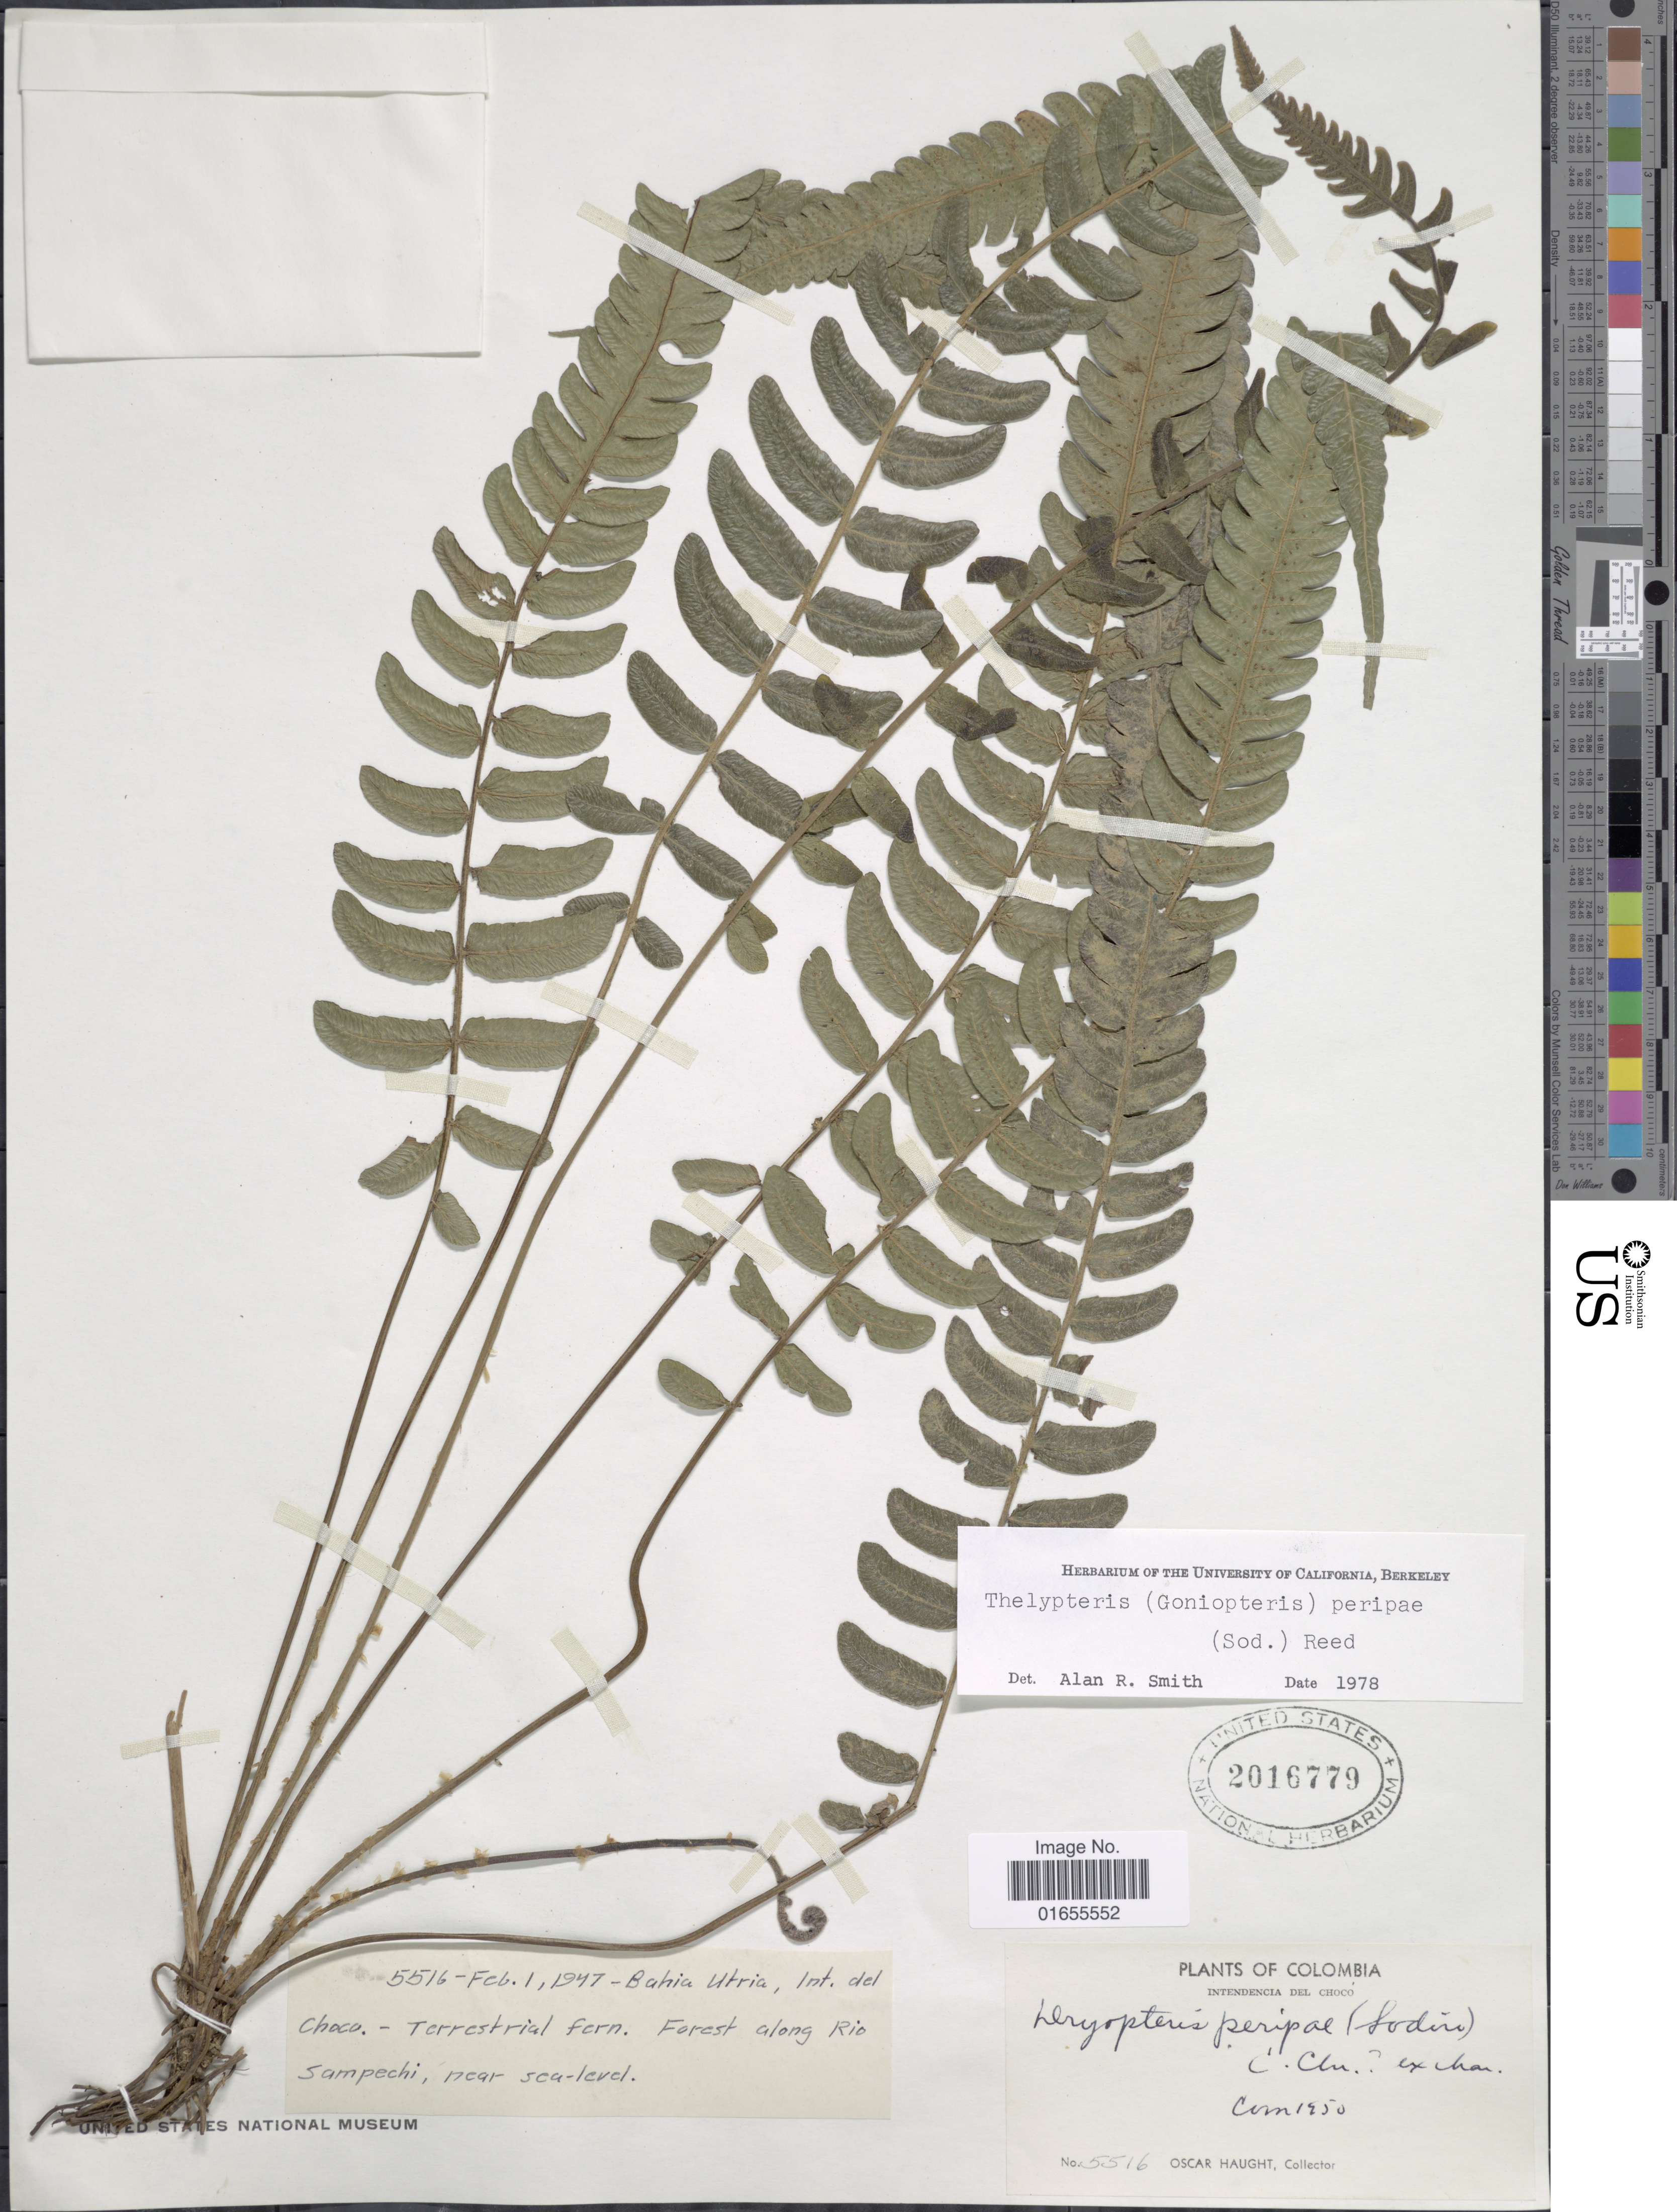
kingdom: Plantae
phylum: Tracheophyta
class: Polypodiopsida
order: Polypodiales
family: Thelypteridaceae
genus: Goniopteris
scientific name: Goniopteris peripae (Sodiro) comb. nov., ined 2015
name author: (Sodiro)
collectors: O. L. Haught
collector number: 5516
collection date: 1947-02-01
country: Colombia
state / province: Chocó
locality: Bahiqa Utria, Int. del Choco. Forest along Rio Sampechi.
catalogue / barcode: US 2016779